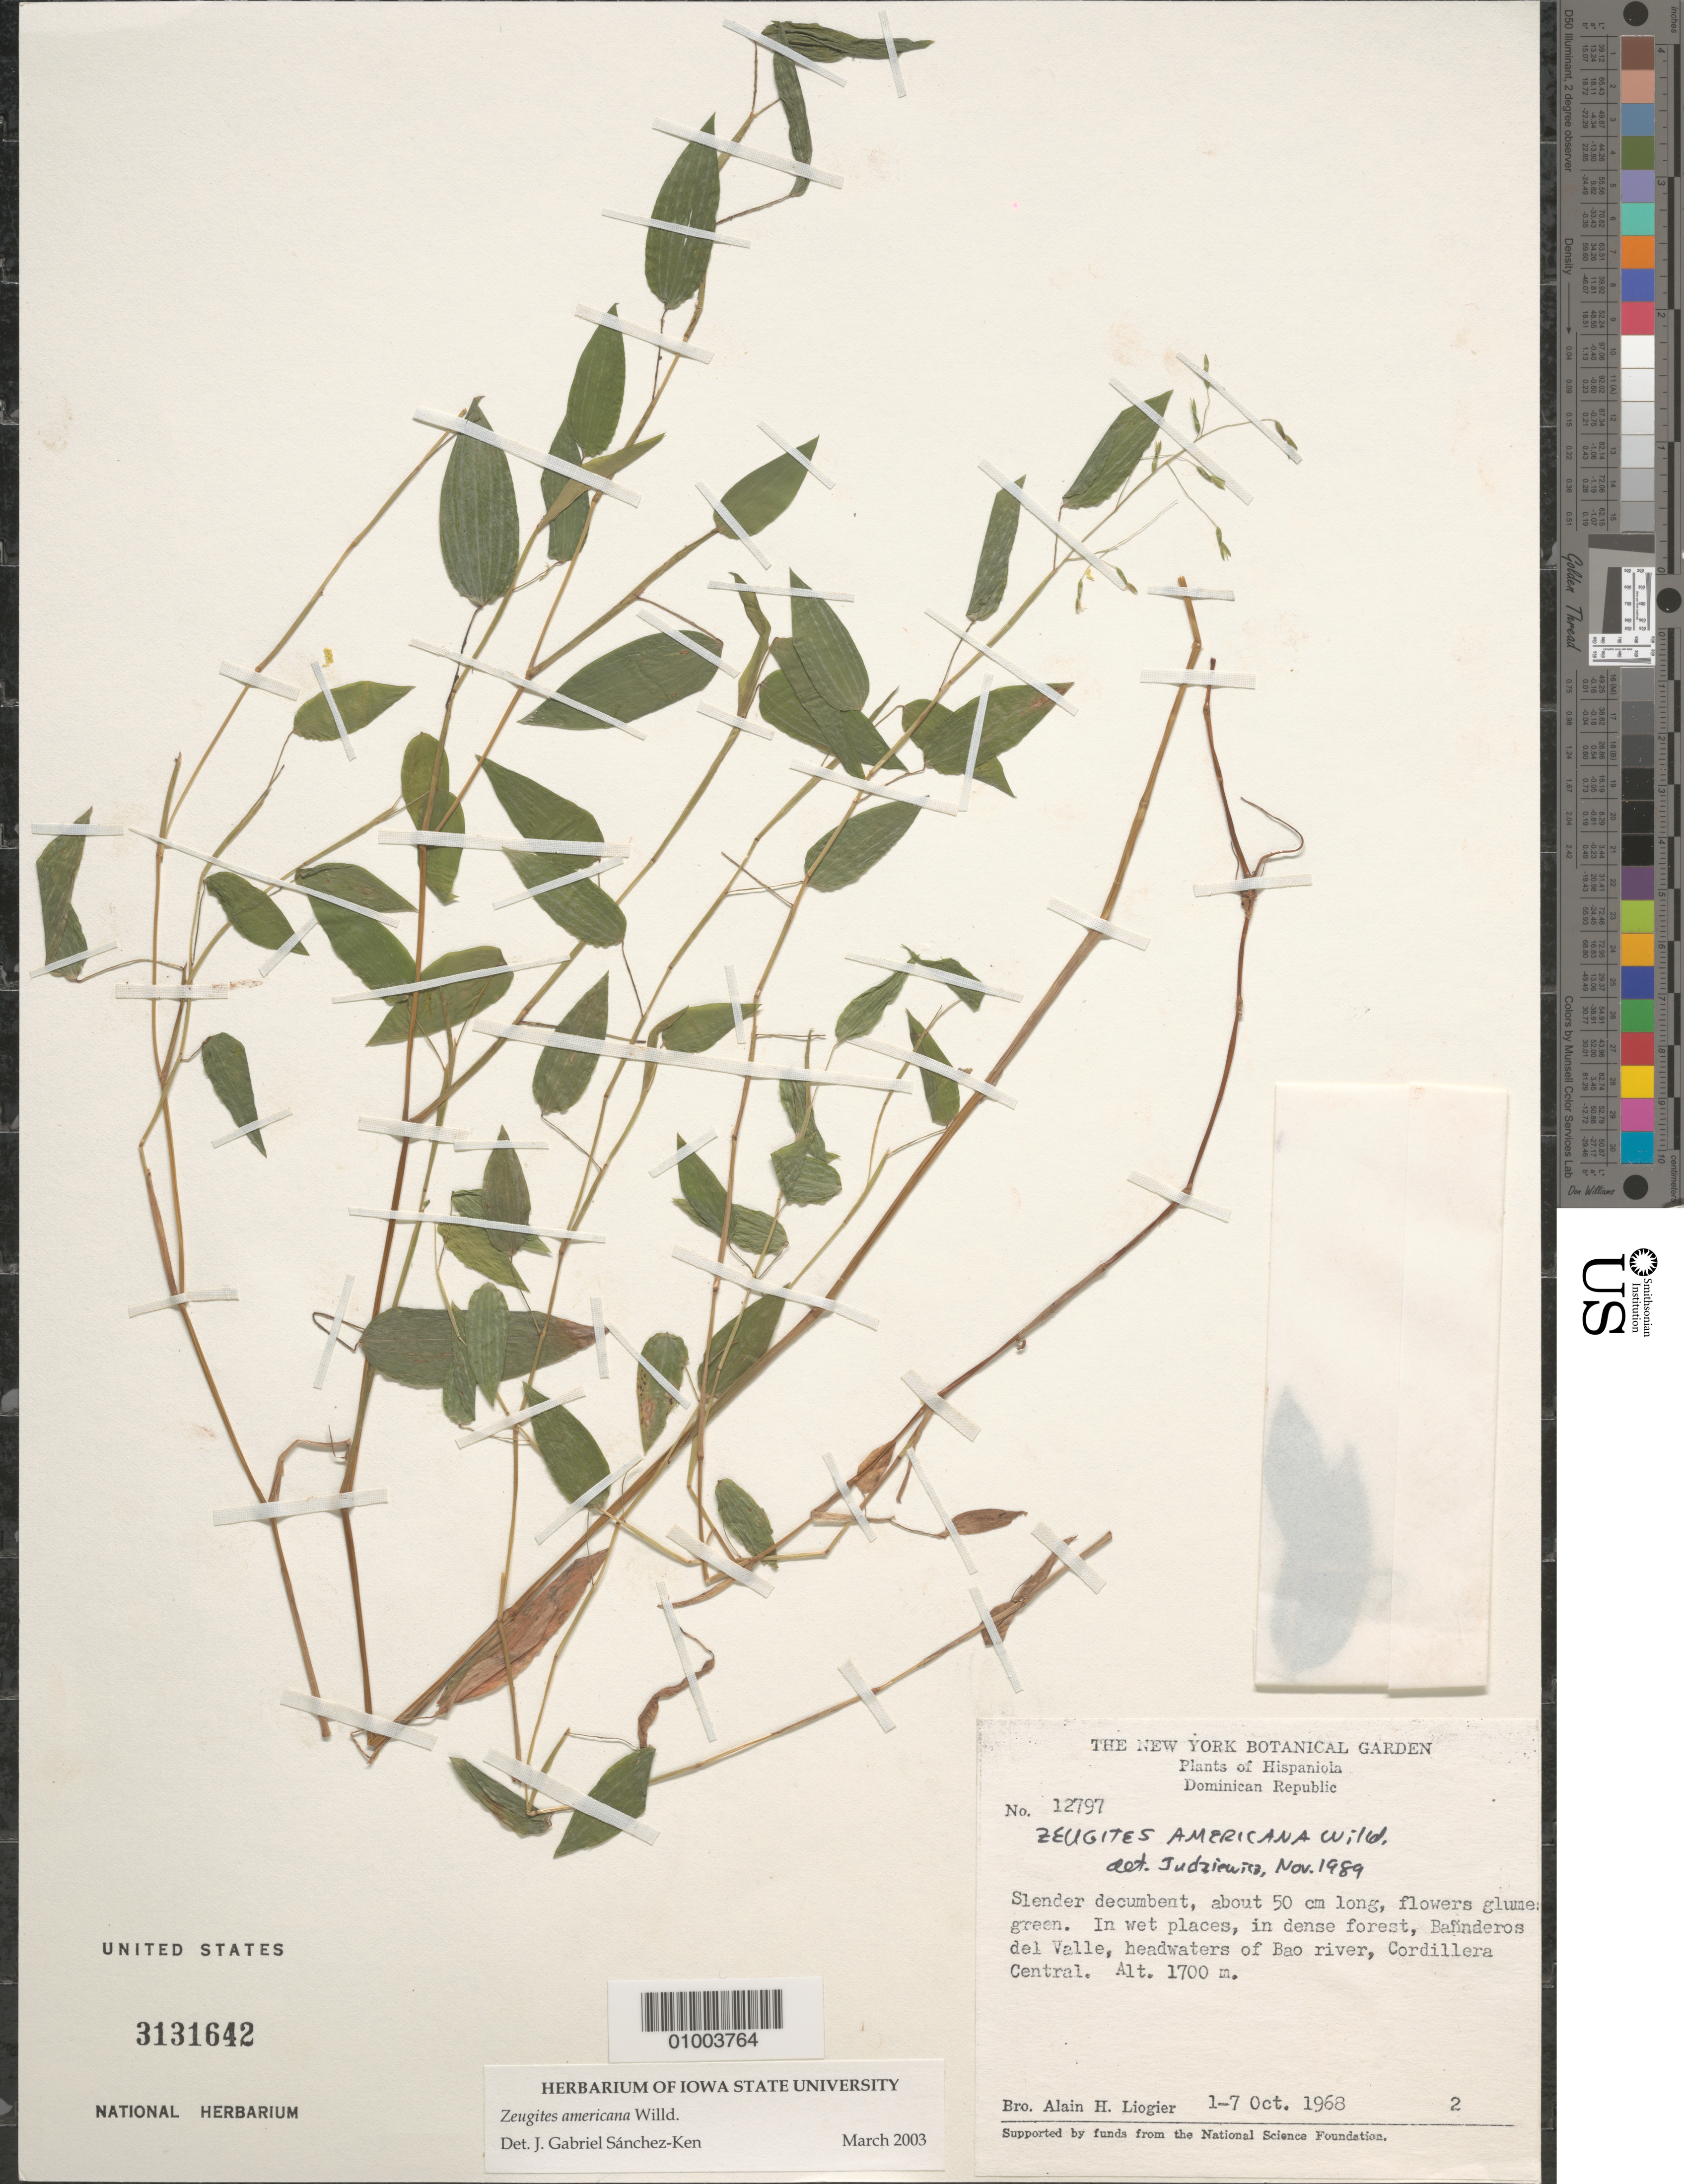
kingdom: Plantae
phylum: Tracheophyta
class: Liliopsida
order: Poales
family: Poaceae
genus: Zeugites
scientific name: Zeugites americanus var. americanus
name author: Willd.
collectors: A. H. Liogier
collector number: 12797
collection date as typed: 01 Oct 1968 to 07 Oct 1968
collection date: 1968-10-01/1968-10-07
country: Dominican Republic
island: Hispaniola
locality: In wet places, in dense forest, Bannderos del Valle, headwaters of Bao river, Cordillera Central.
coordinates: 0 N, 0 E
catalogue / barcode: US 3131642